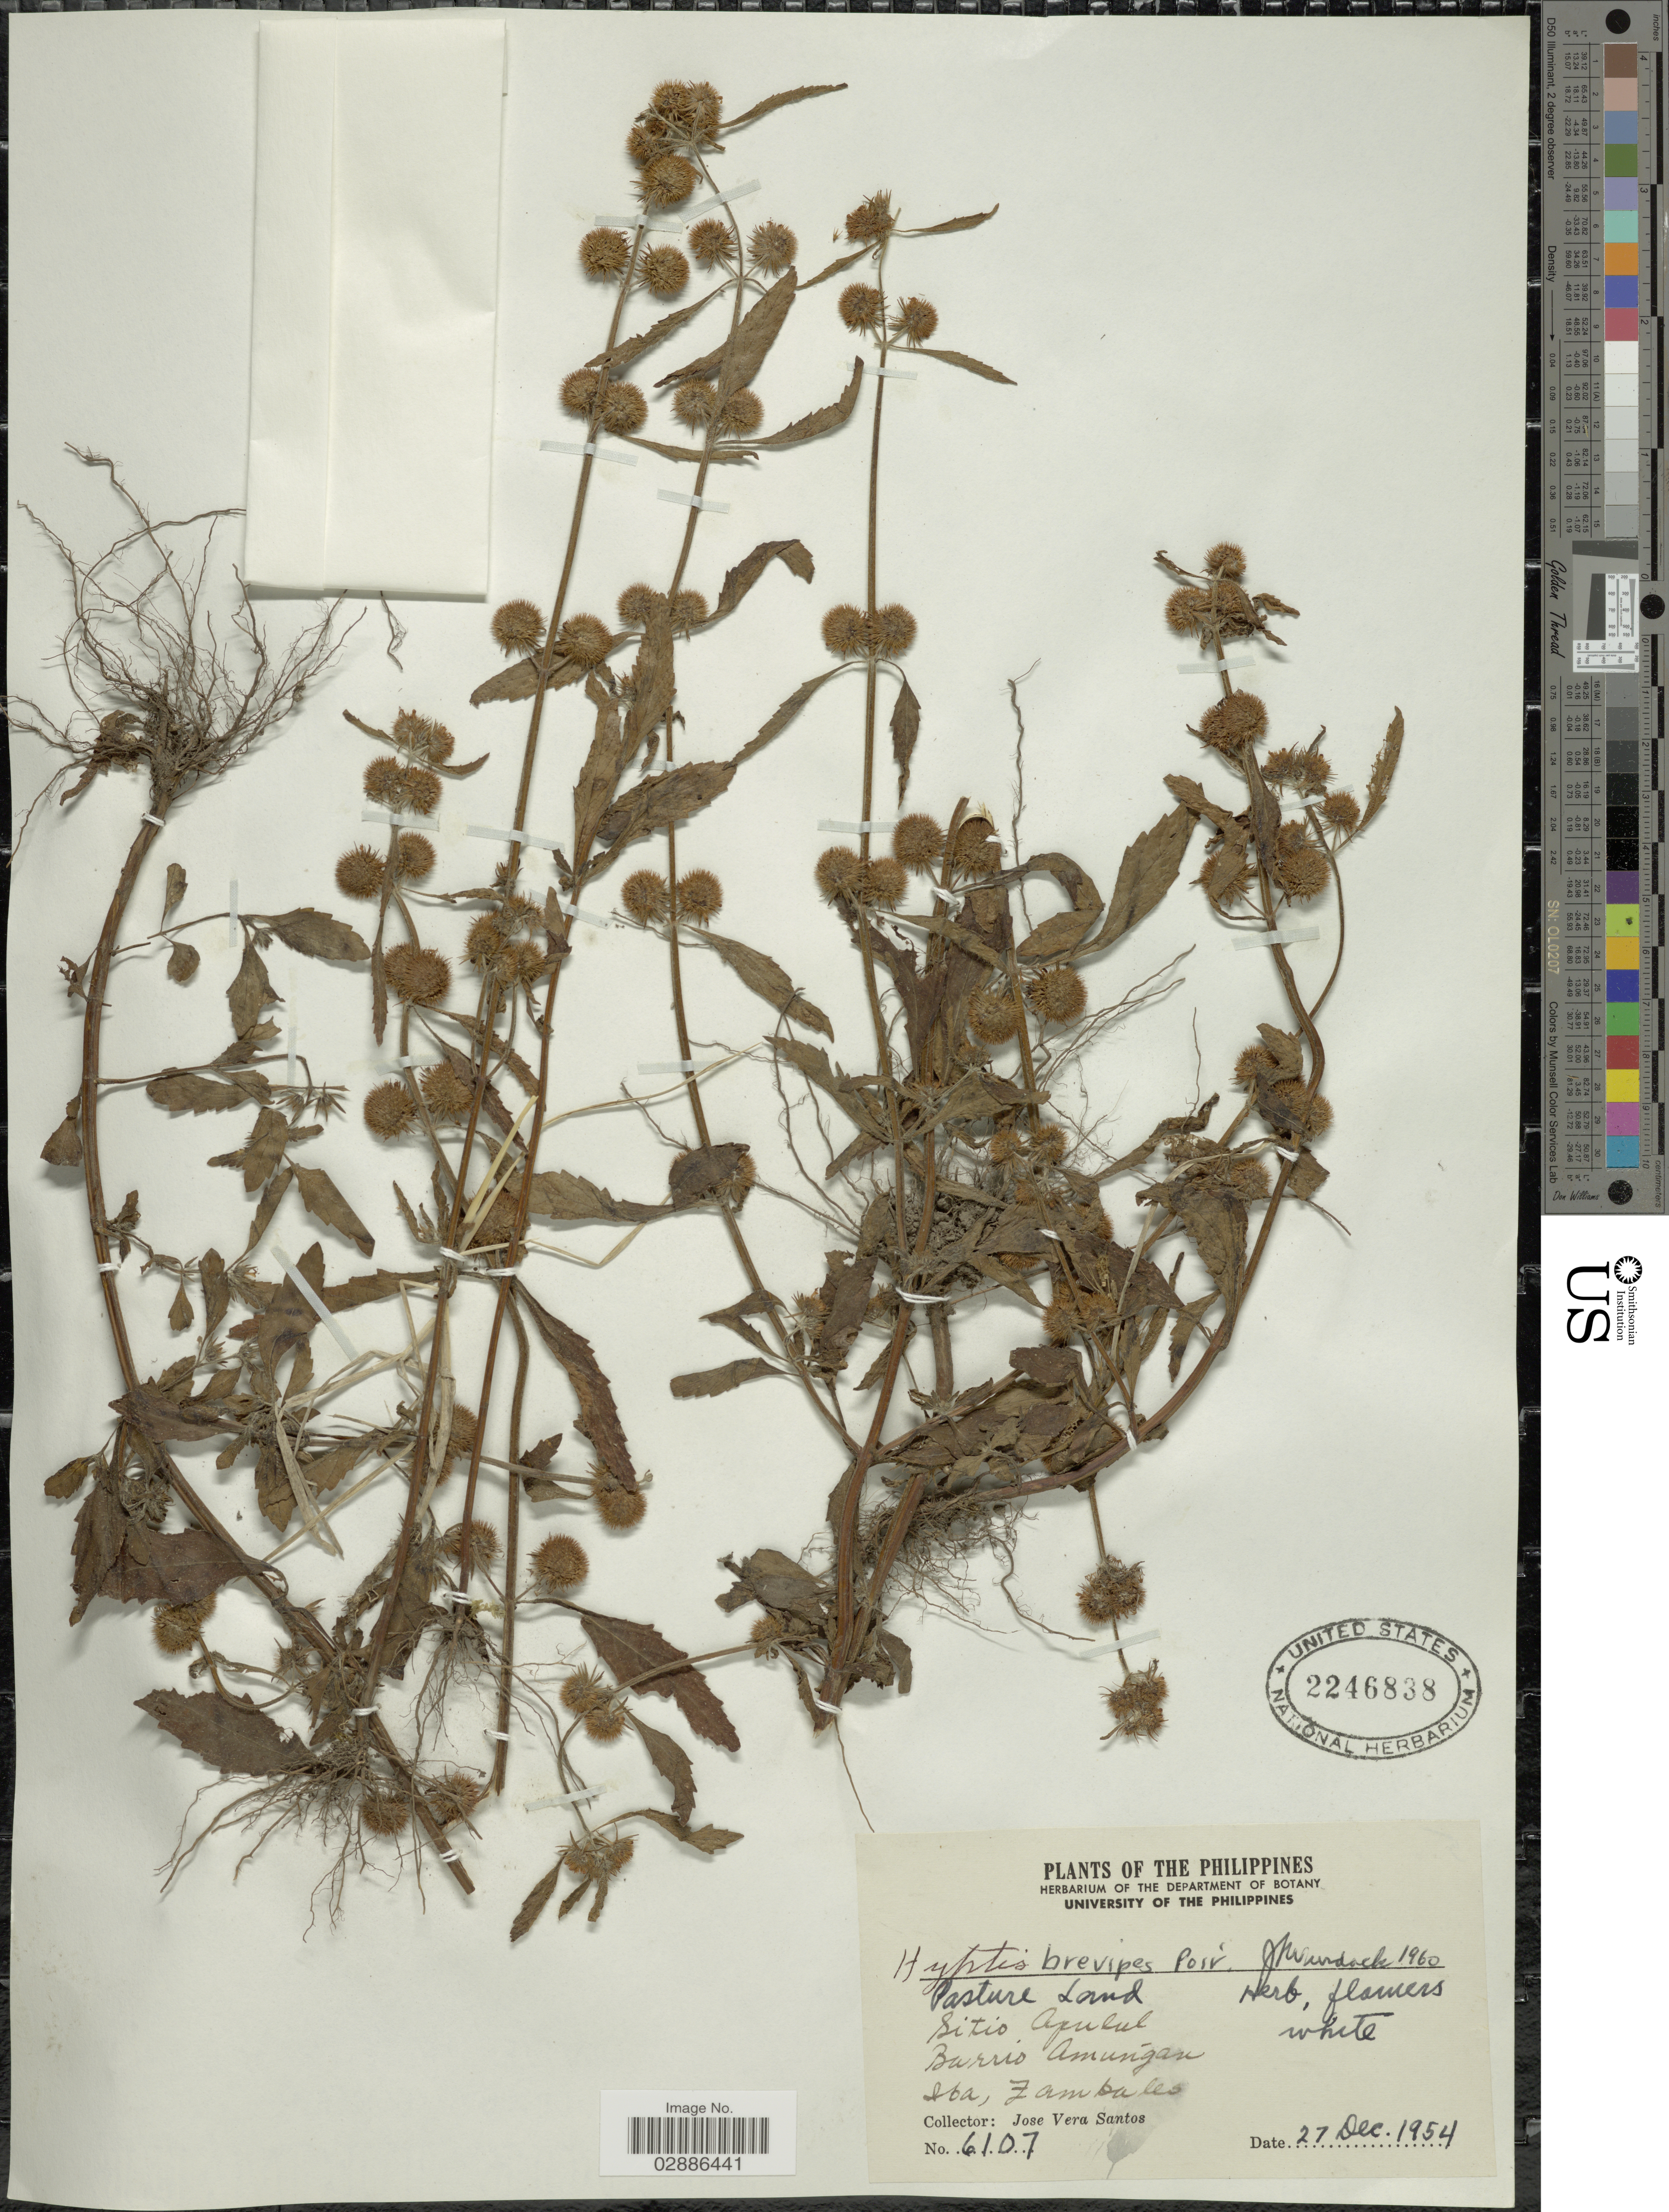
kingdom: Plantae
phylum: Tracheophyta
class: Magnoliopsida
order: Lamiales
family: Lamiaceae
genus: Hyptis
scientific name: Hyptis sp.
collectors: J. Santos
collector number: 6107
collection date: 1954-12-27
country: Philippines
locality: Sitio Azulul, Barrio Amungan, Iba, Zambales.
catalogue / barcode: US 2246838